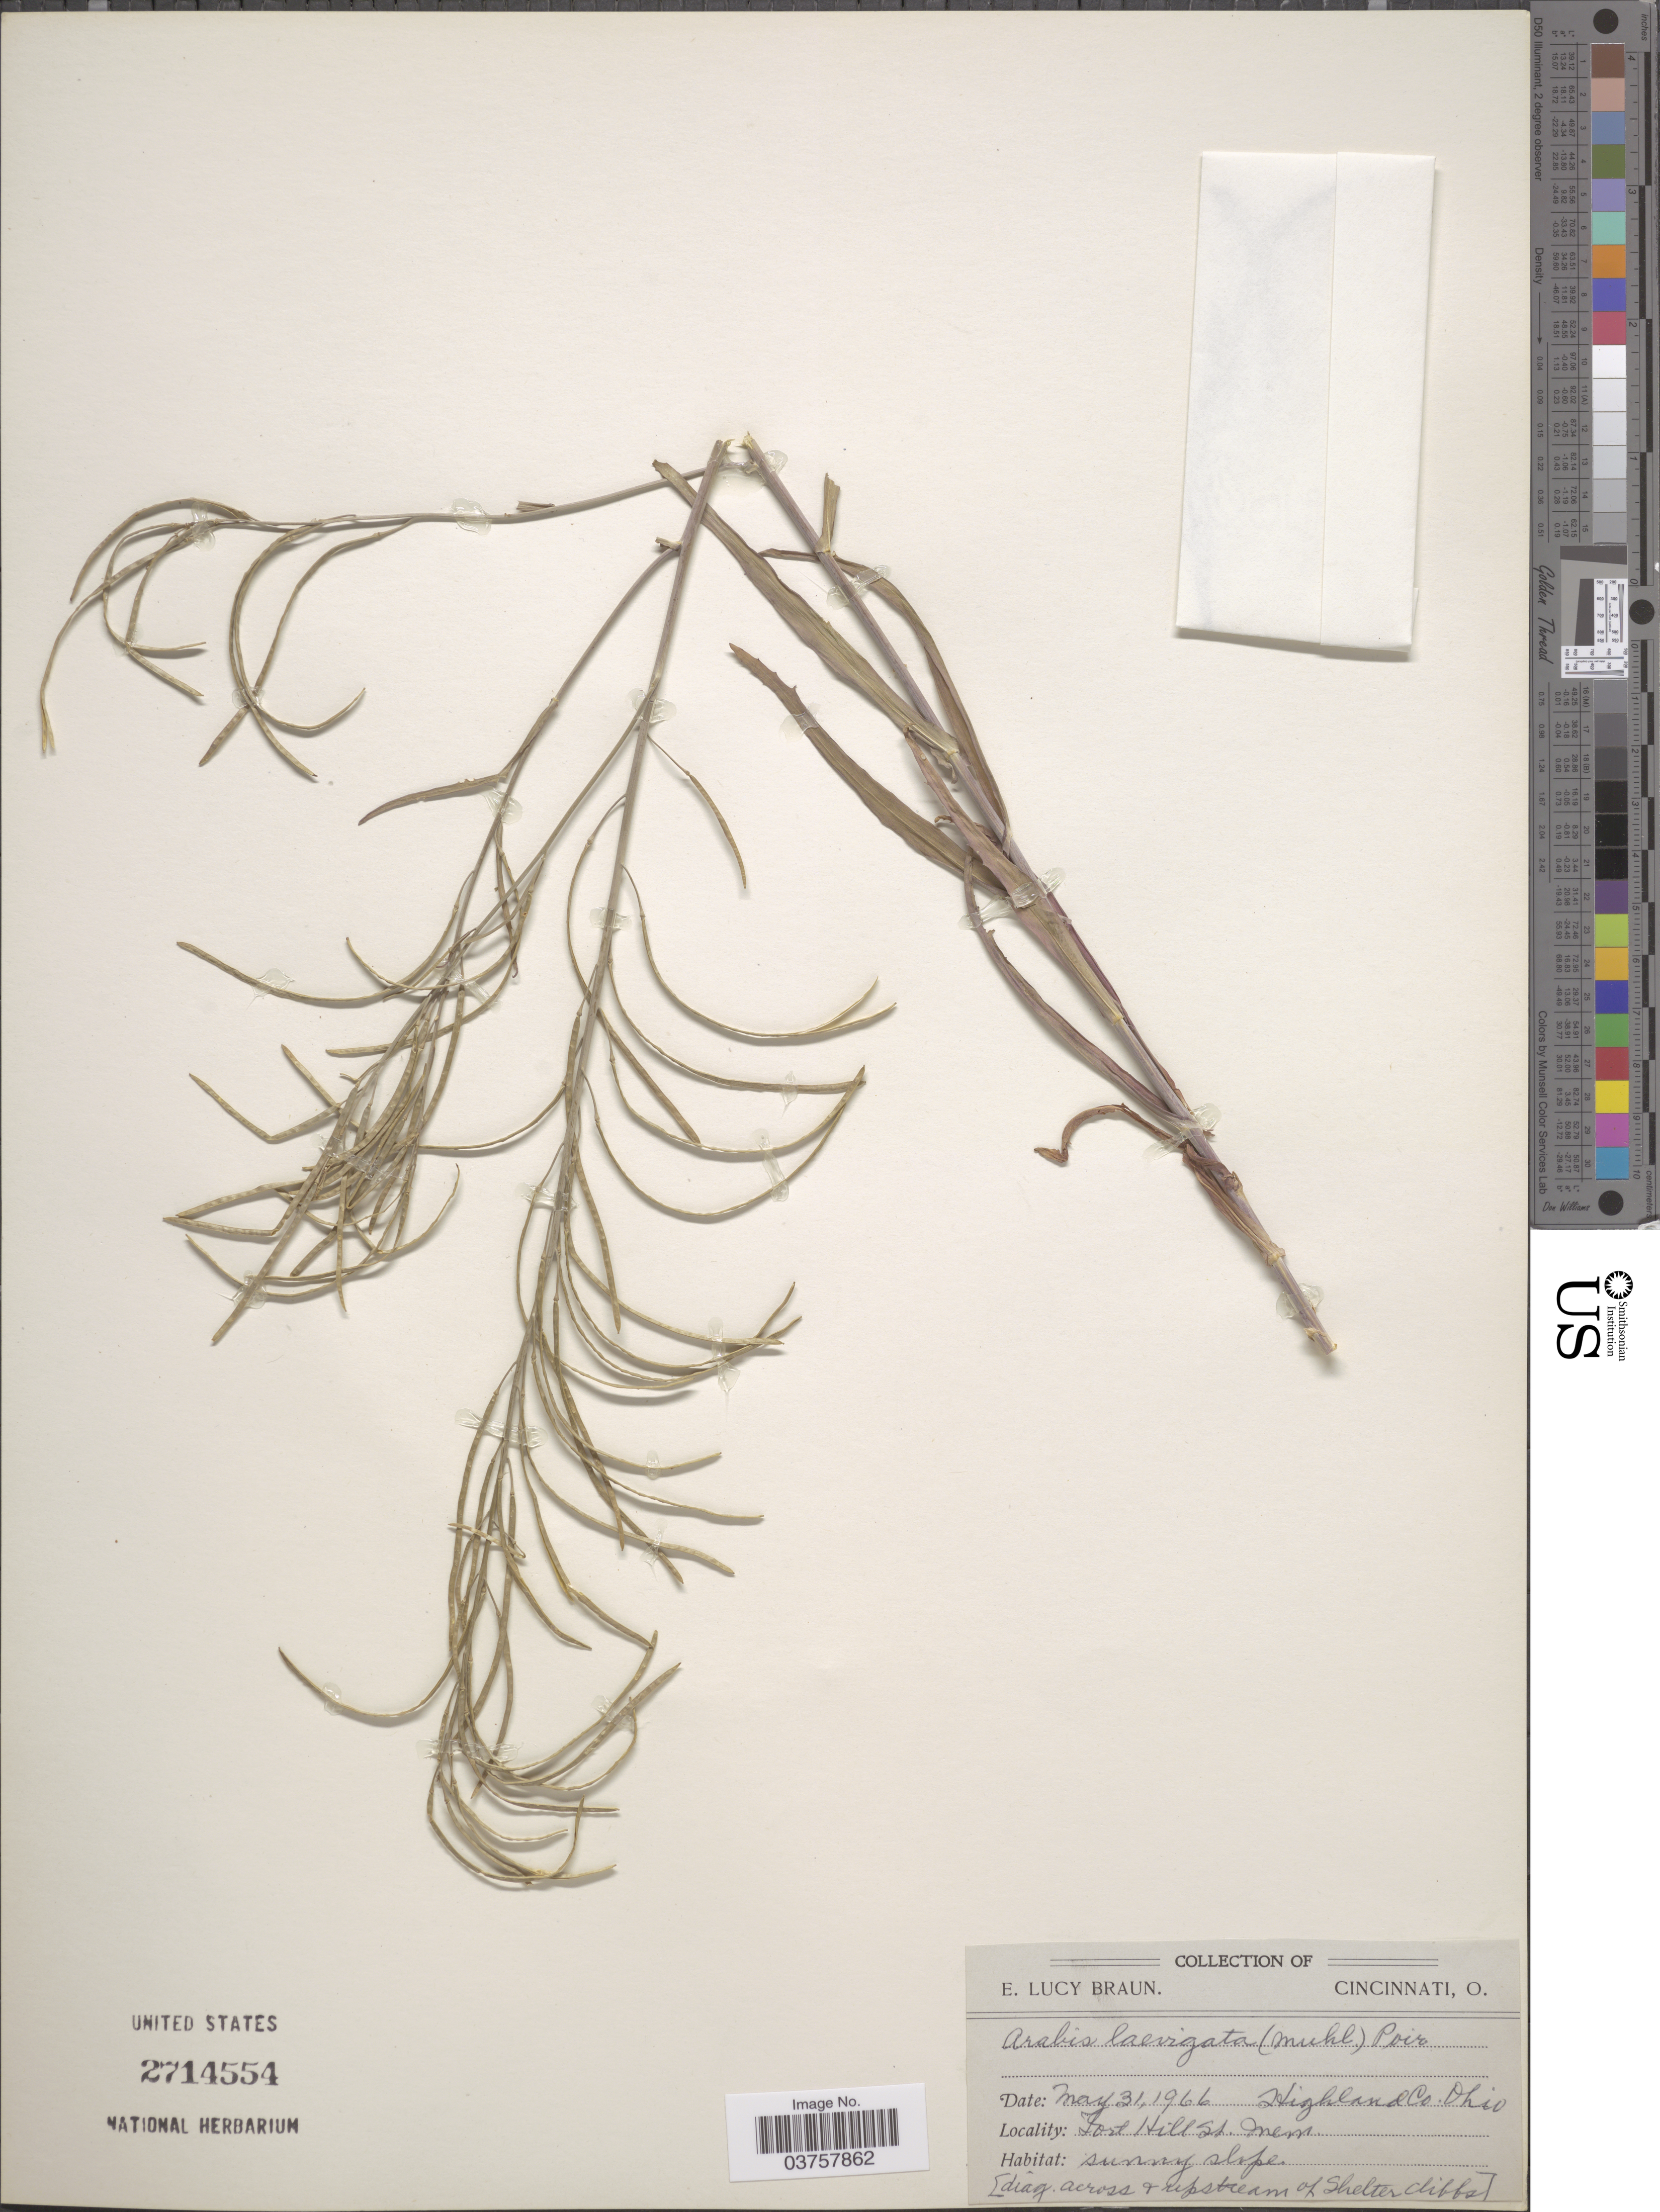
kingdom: Plantae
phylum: Tracheophyta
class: Magnoliopsida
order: Brassicales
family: Brassicaceae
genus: Arabis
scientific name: Arabis laevigata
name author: (Muhl. ex Willd.) Poir.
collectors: E. L. Braun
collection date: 1966-05-31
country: United States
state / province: Ohio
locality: Highland Co. Fort Hill St. Mem.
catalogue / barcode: US 2714554